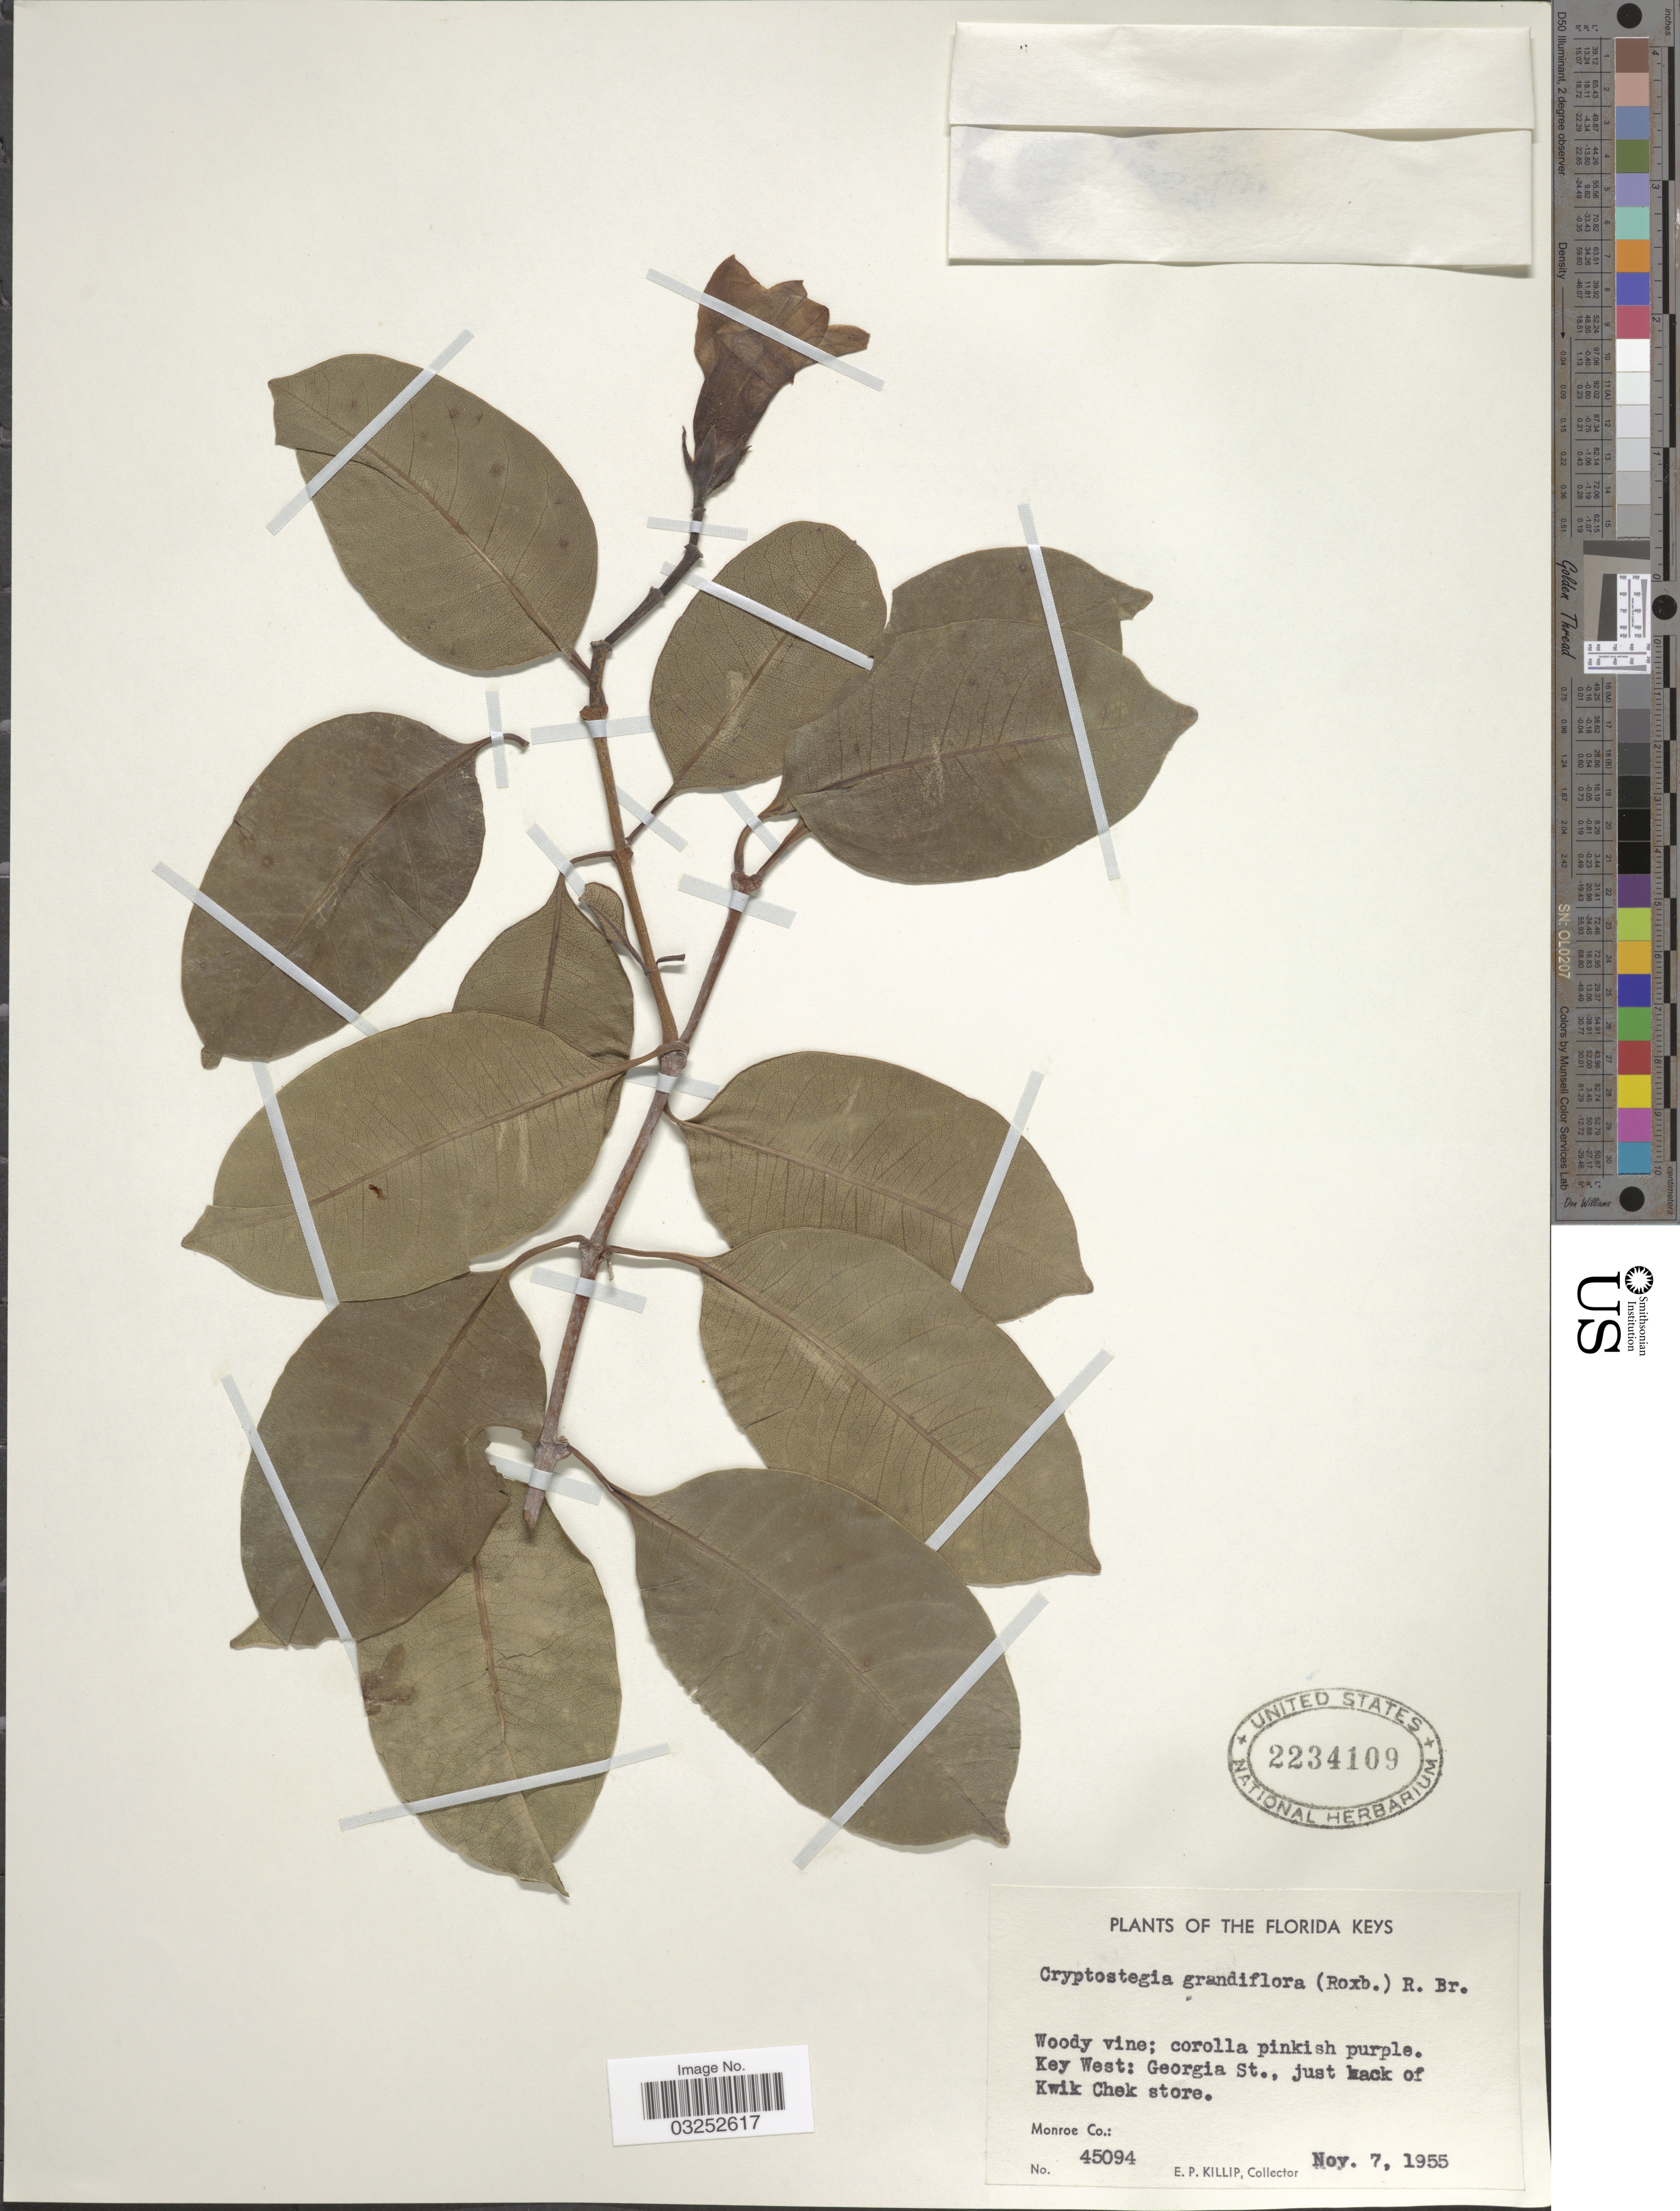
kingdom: Plantae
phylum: Tracheophyta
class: Magnoliopsida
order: Gentianales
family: Apocynaceae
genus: Cryptostegia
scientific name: Cryptostegia grandiflora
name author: Roxb. ex R. Br.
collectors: E. P. Killip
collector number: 45094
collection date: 1955-11-07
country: United States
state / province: Florida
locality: The Florida Keys, Key West: Georgia St., just back of Kwik Check store, Monroe Co.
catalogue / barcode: US 2234109